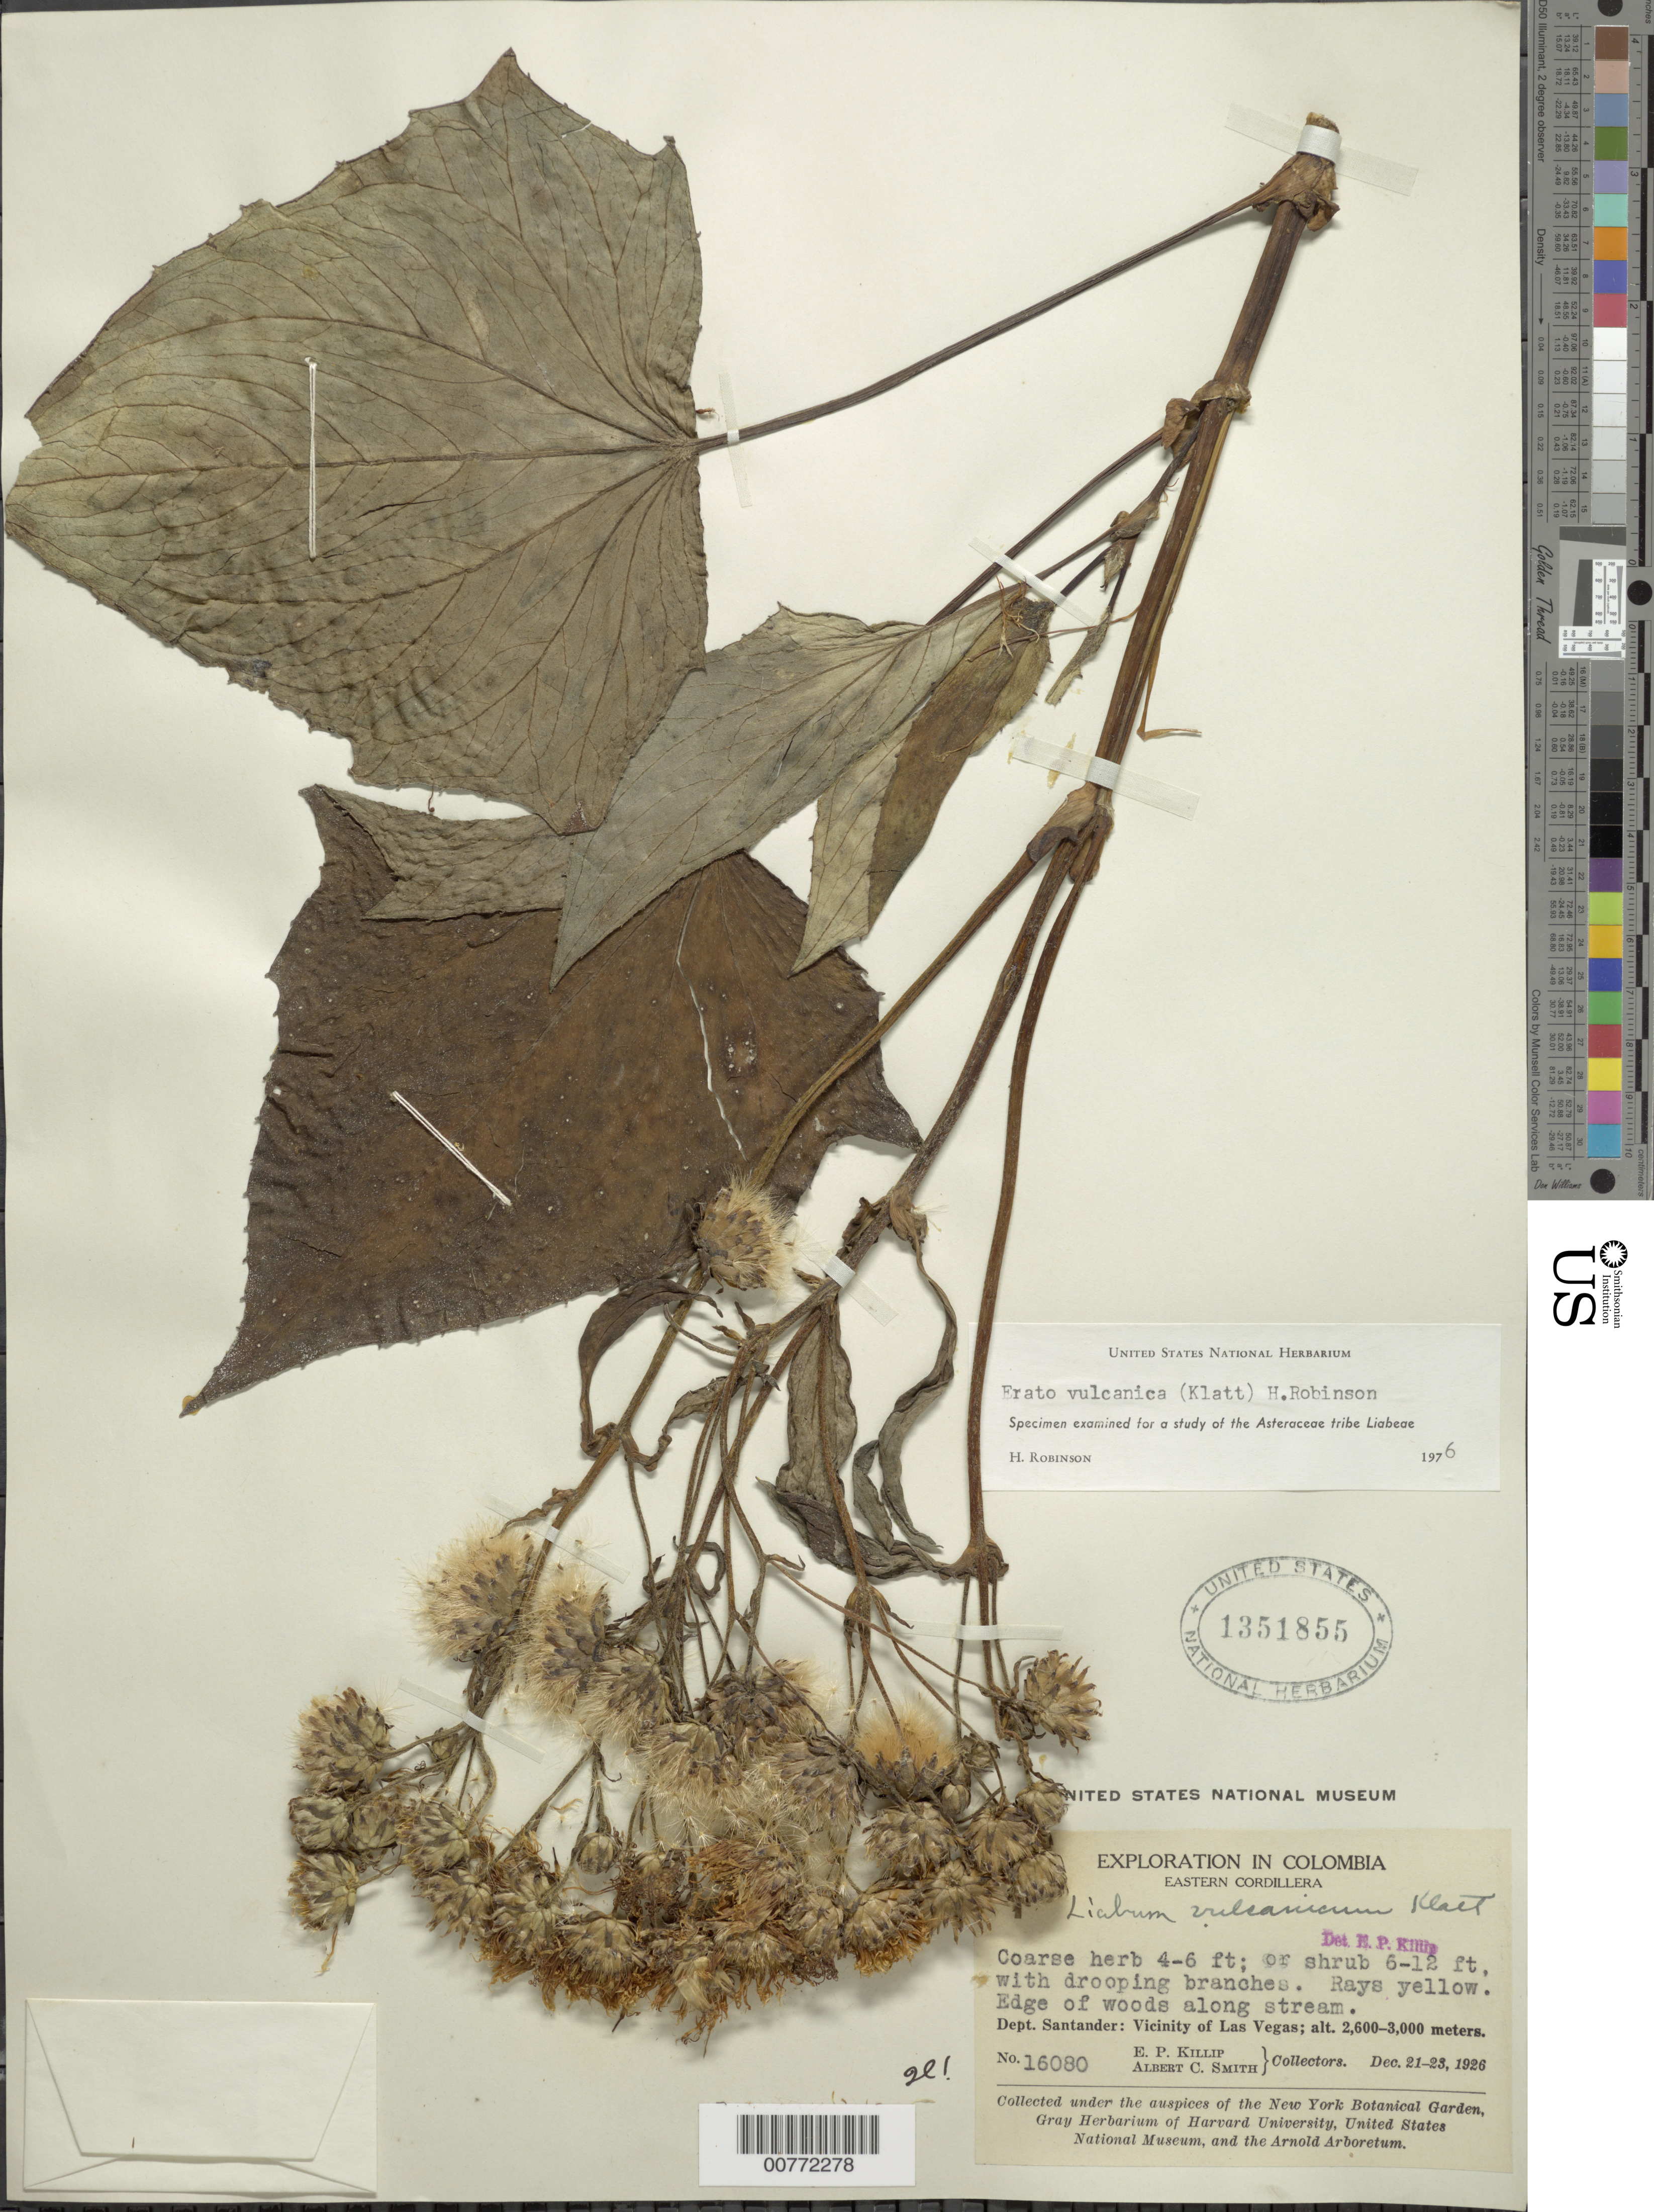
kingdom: Plantae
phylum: Tracheophyta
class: Magnoliopsida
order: Asterales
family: Asteraceae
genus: Erato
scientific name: Erato vulcanica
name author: (Klatt) H. Rob.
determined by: Robinson, Harold E., (US)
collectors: E. P. Killip & A. C. Smith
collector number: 16080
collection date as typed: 21-Dec-26 to 23-Dec-26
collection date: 1926-12-21/1926-12-23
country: Colombia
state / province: Santander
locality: Las Vegas vic.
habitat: Edge of woods along stream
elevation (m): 2600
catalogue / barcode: US 1351855